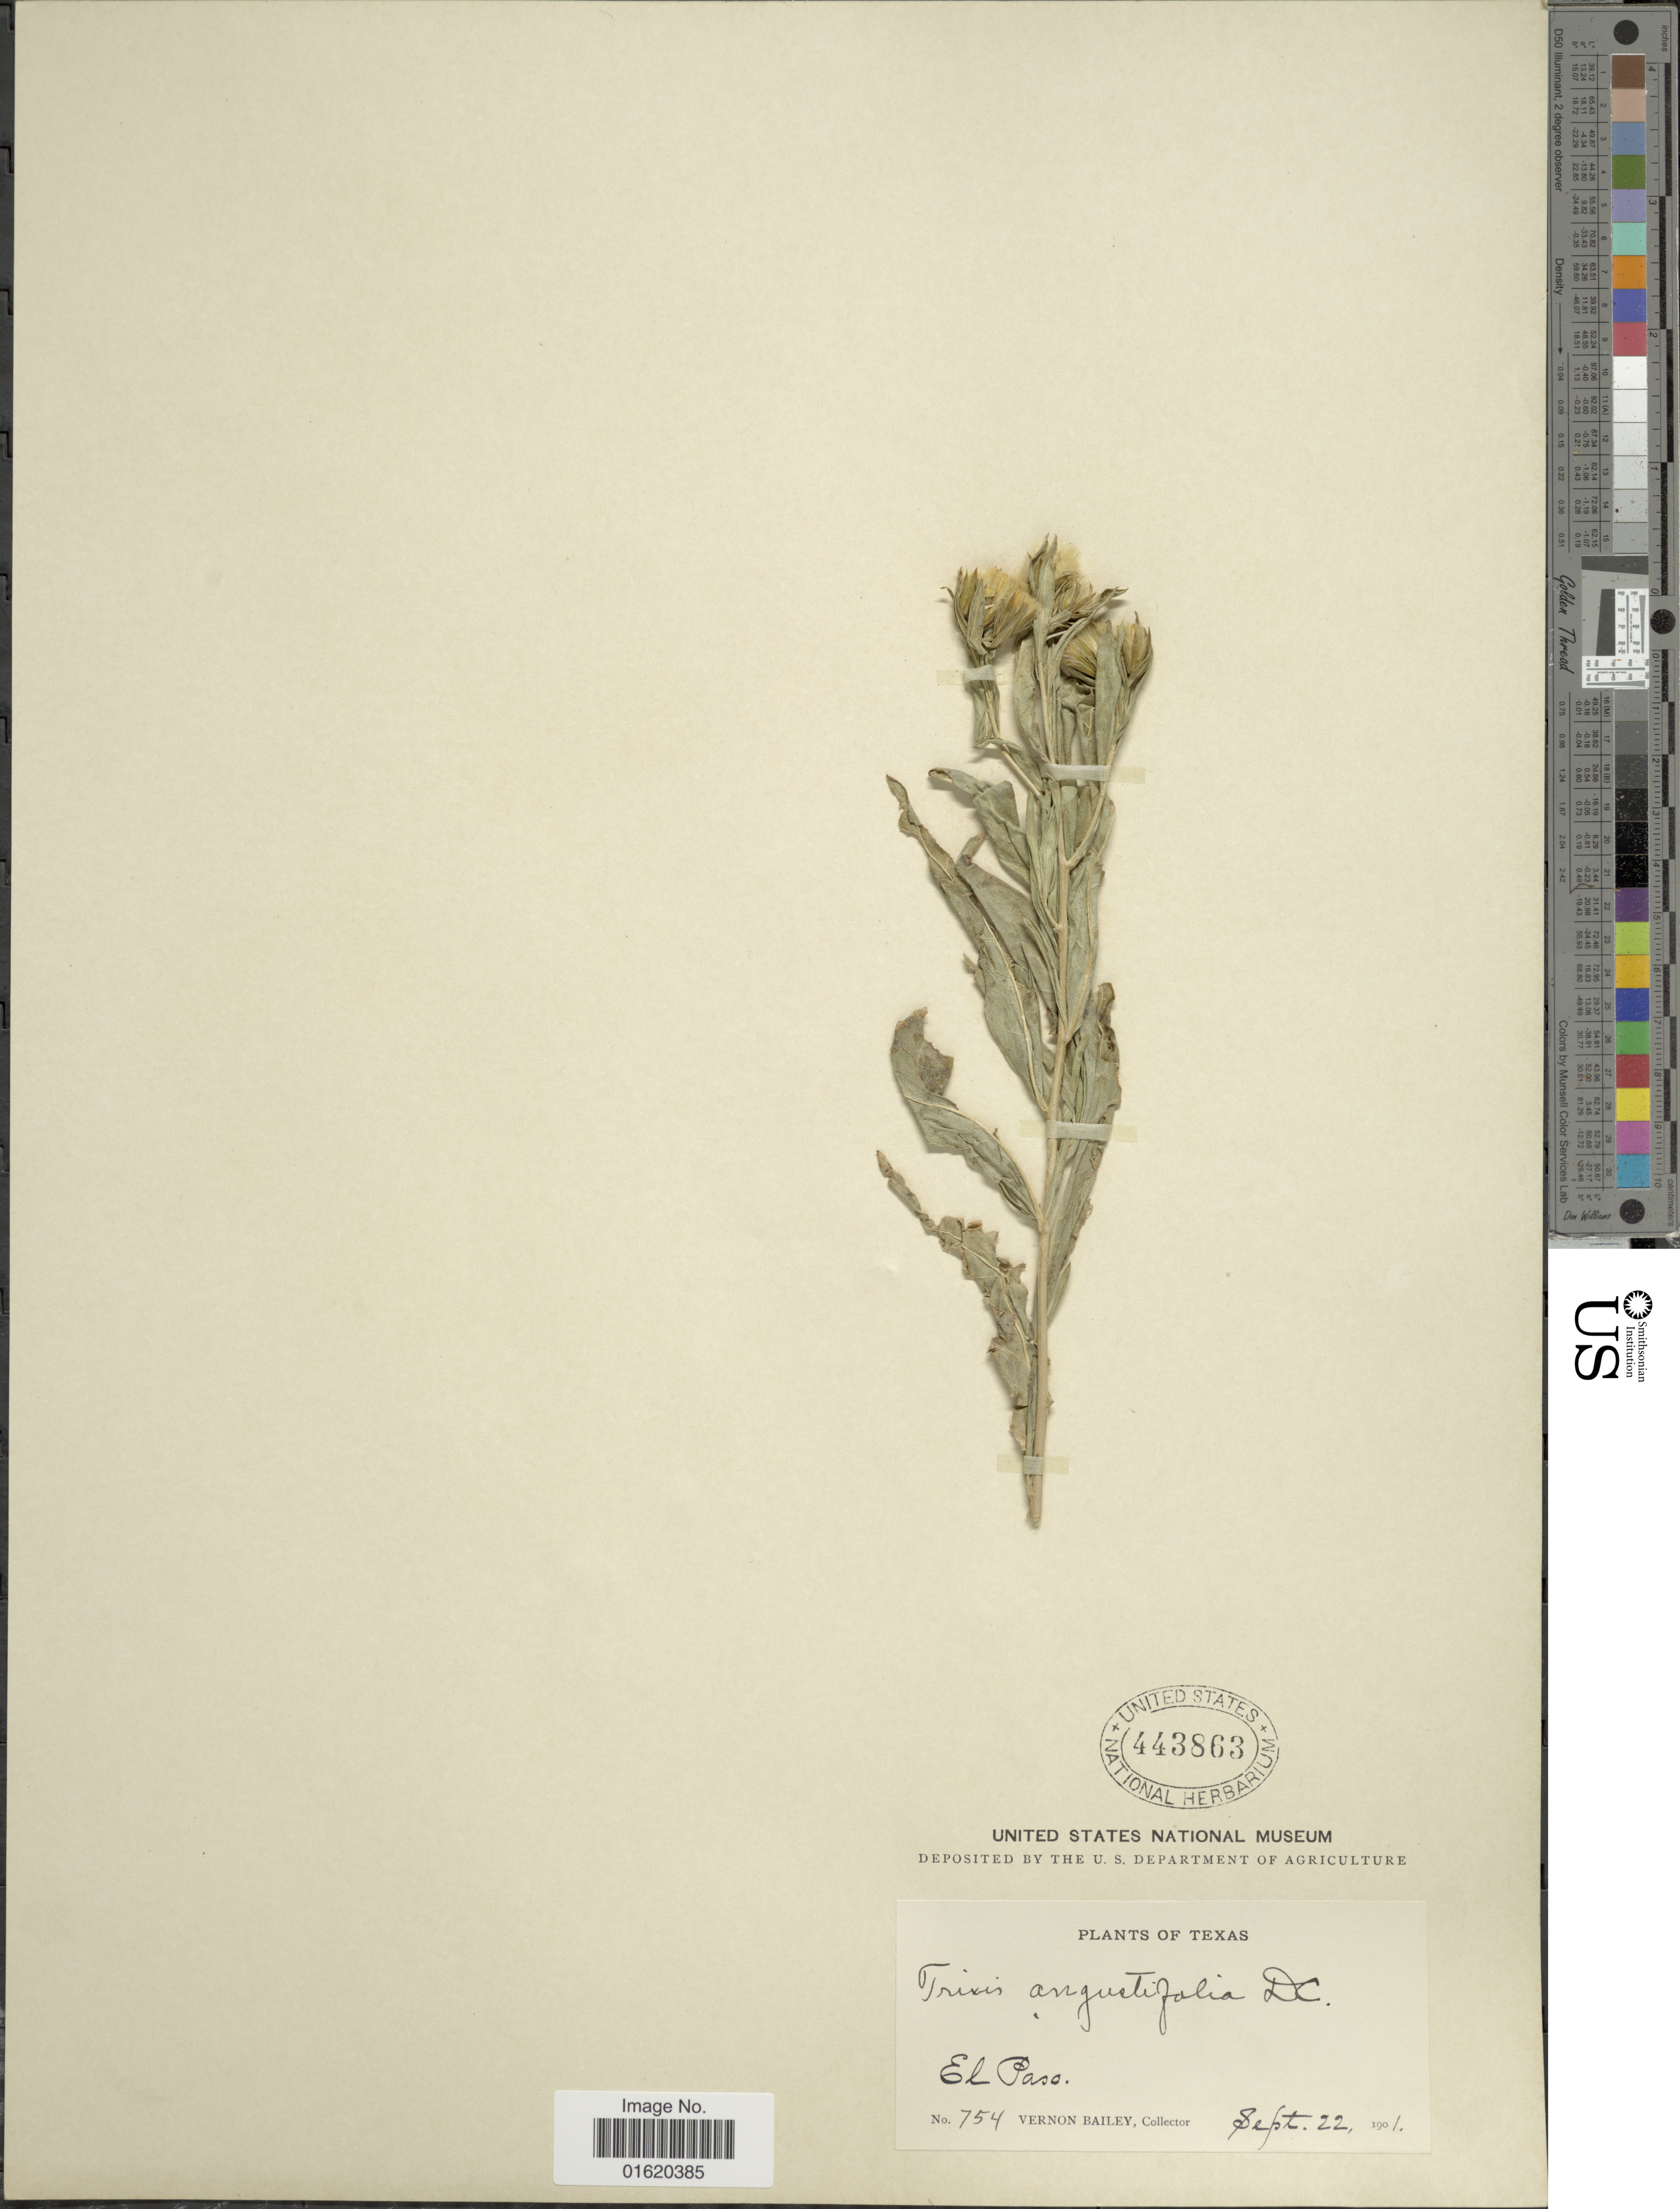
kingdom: Plantae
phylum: Tracheophyta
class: Magnoliopsida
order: Asterales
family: Asteraceae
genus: Trixis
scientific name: Trixis californica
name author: Kellogg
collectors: V. O. Bailey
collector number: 754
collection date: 1901-09-22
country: United States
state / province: Texas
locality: El Paso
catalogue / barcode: US 443863